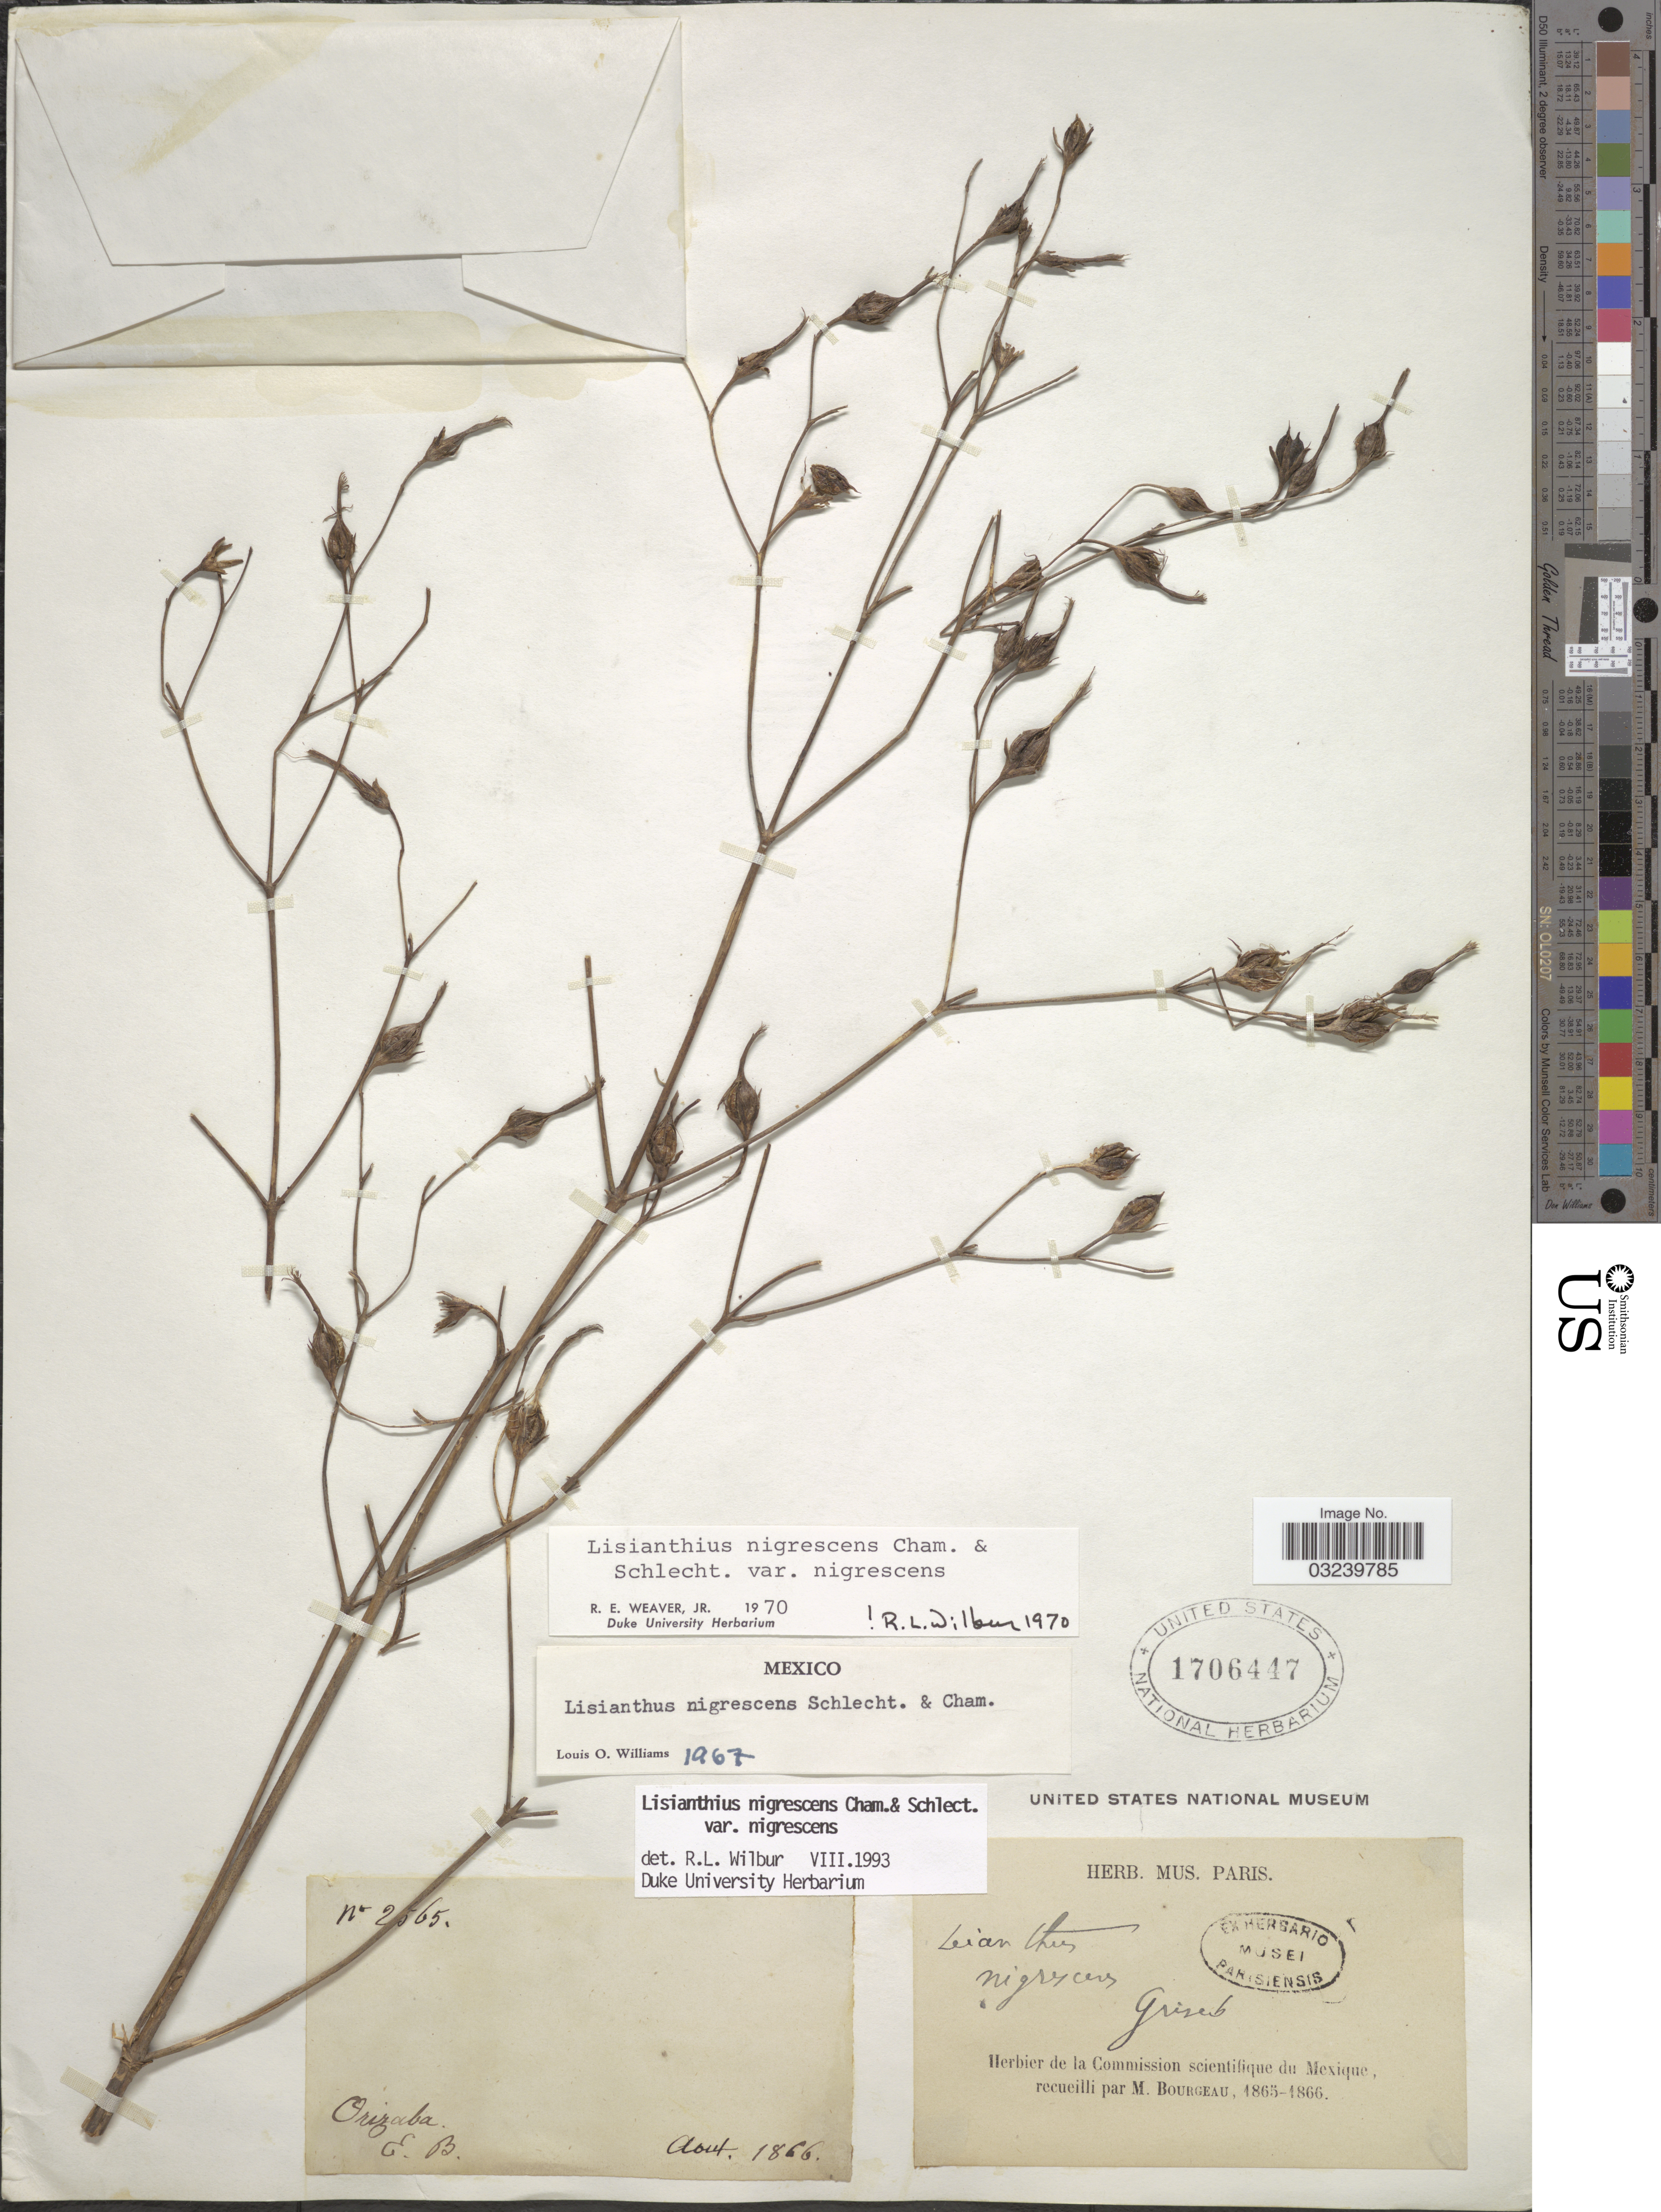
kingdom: Plantae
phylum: Tracheophyta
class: Magnoliopsida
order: Gentianales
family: Gentianaceae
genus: Lisianthius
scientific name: Lisianthius nigrescens var. nigrescens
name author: Schltdl. & Cham.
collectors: M. Bourgeau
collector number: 2565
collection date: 1866-08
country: Mexico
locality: Orizaba.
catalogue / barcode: US 1706447